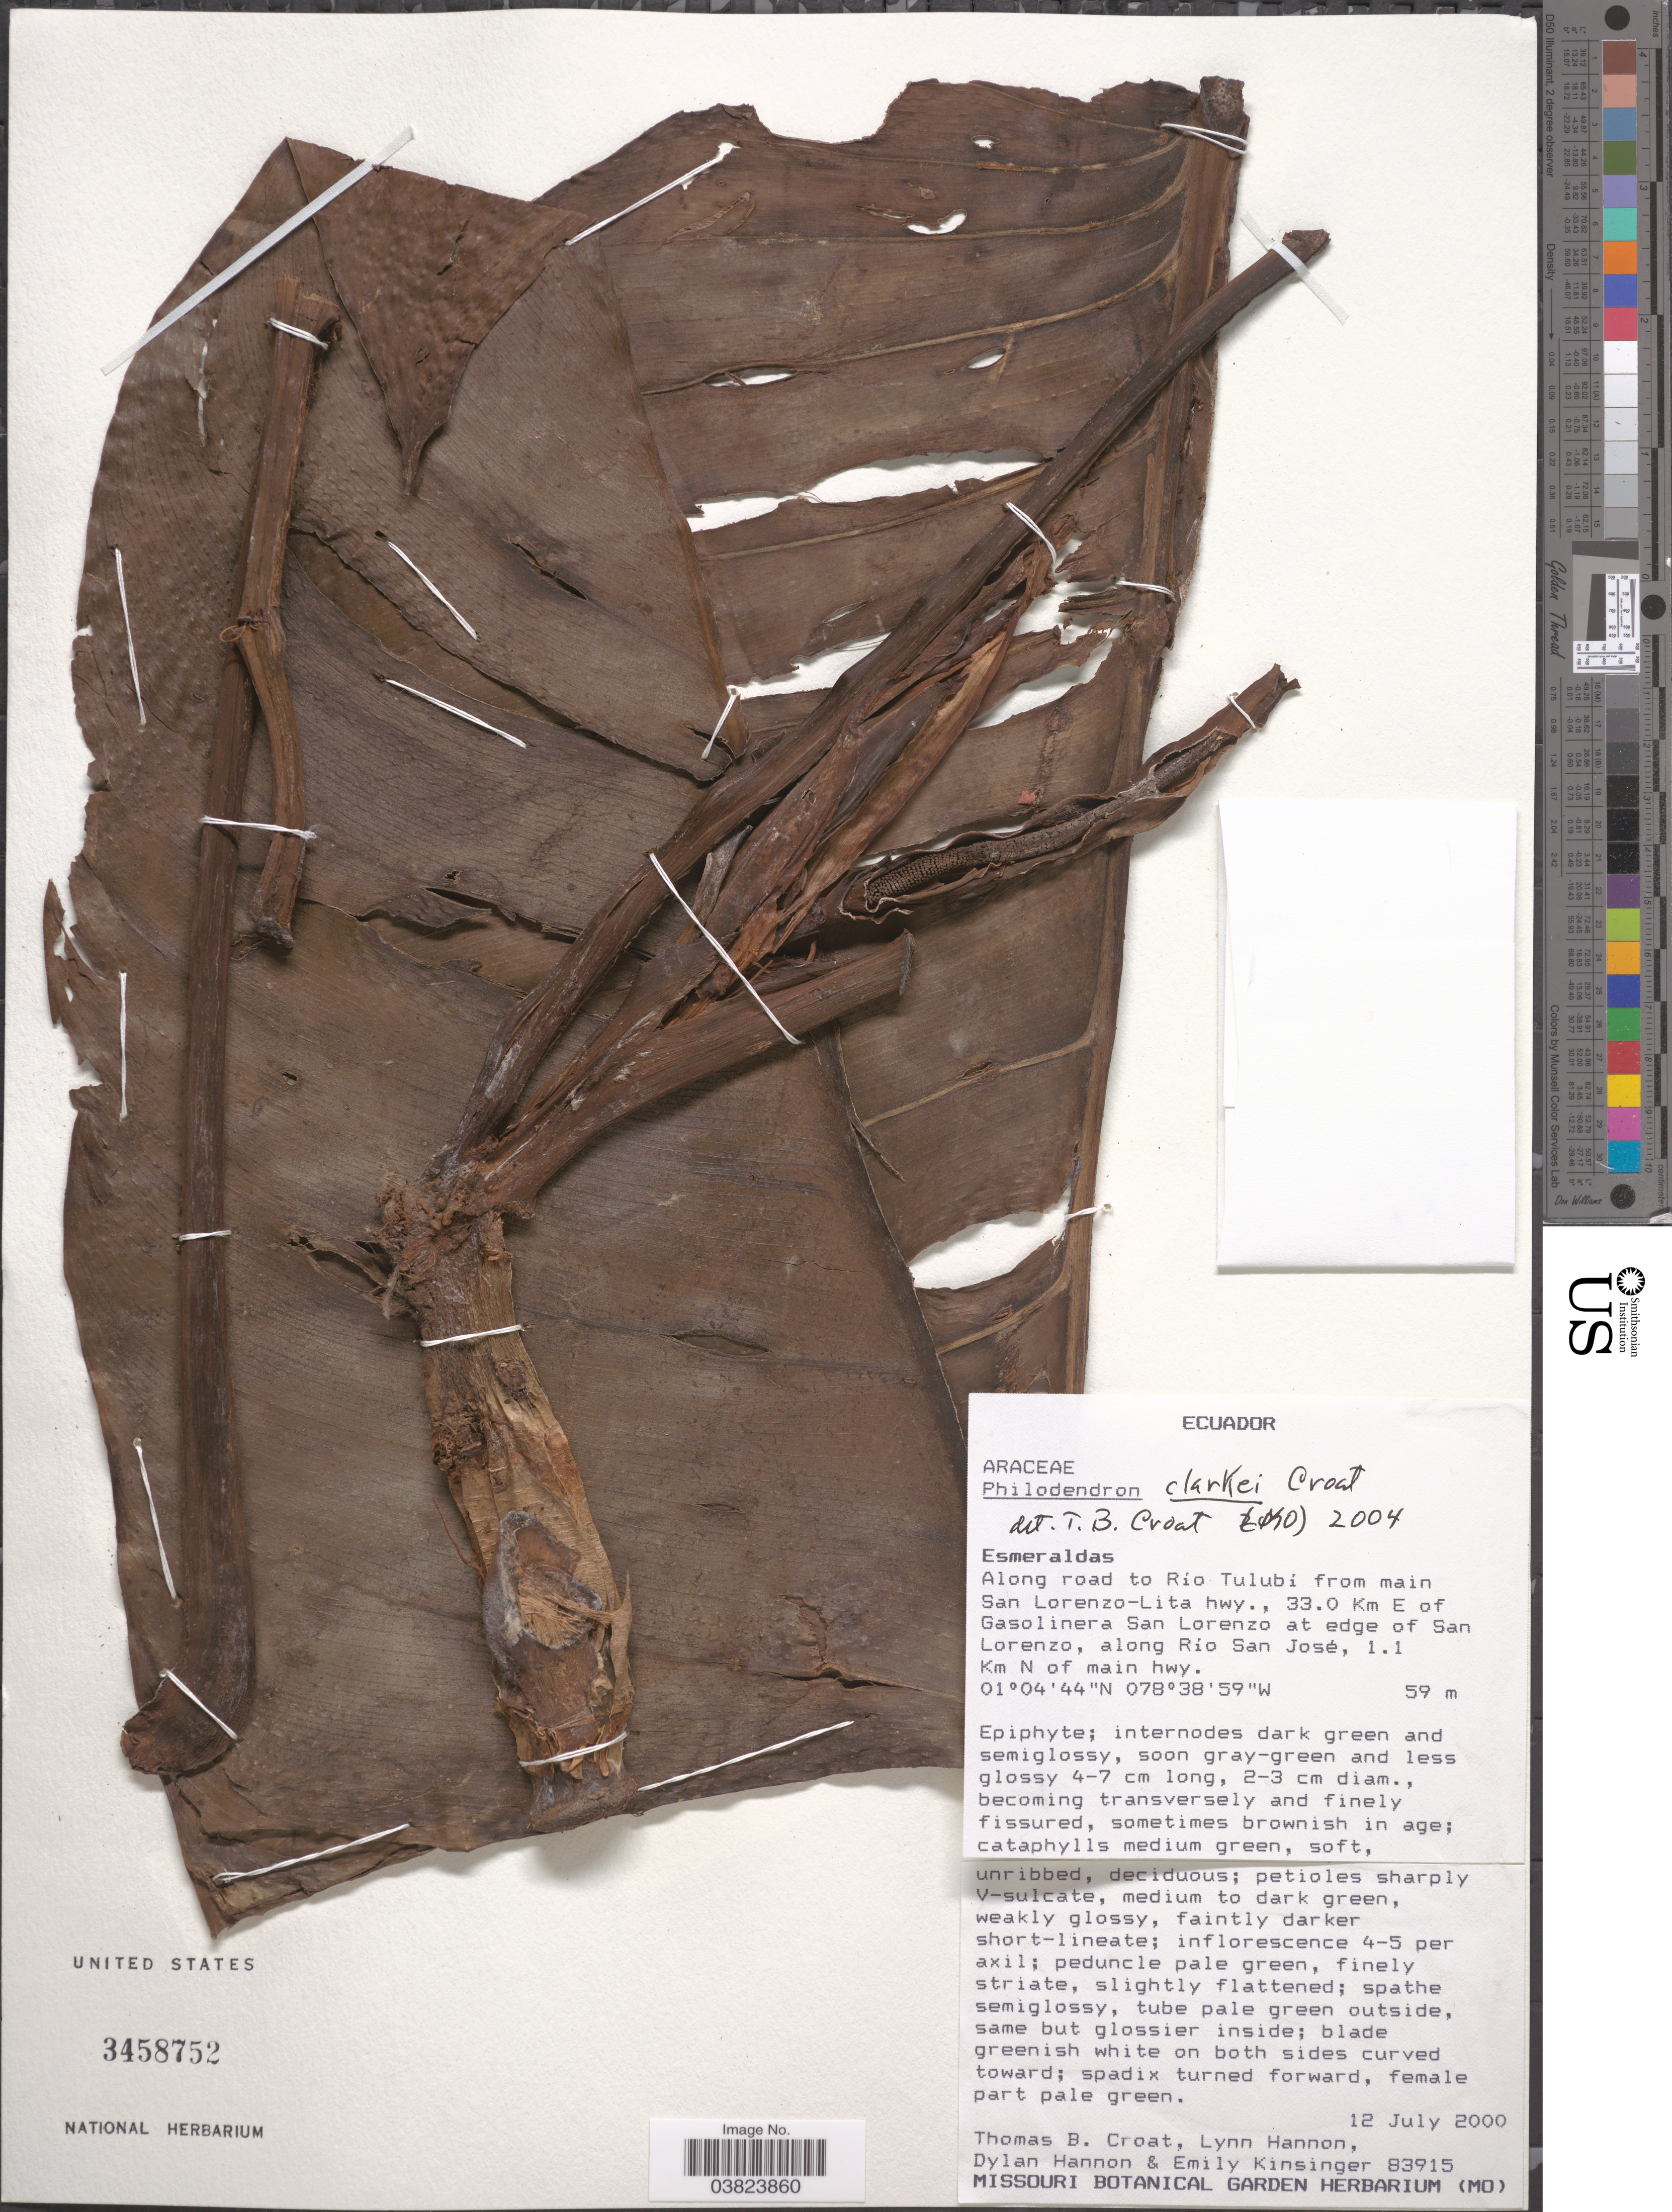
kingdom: Plantae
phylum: Tracheophyta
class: Liliopsida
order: Alismatales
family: Araceae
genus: Philodendron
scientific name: Philodendron clarkei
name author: Croat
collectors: T. B. Croat, L. Hannon, D. Hannon & E. Kinsinger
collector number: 83915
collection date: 2000-07-12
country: Ecuador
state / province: Esmeraldas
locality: Along road to Río Tulubí from main San Lorenzo-Lita hwy., 33.0 Km E of Gasolinera San Lorenzo at edge of San Lorenzo, along Río San José, 1.1 Km N of main hwy.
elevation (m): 59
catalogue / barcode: US 3458752